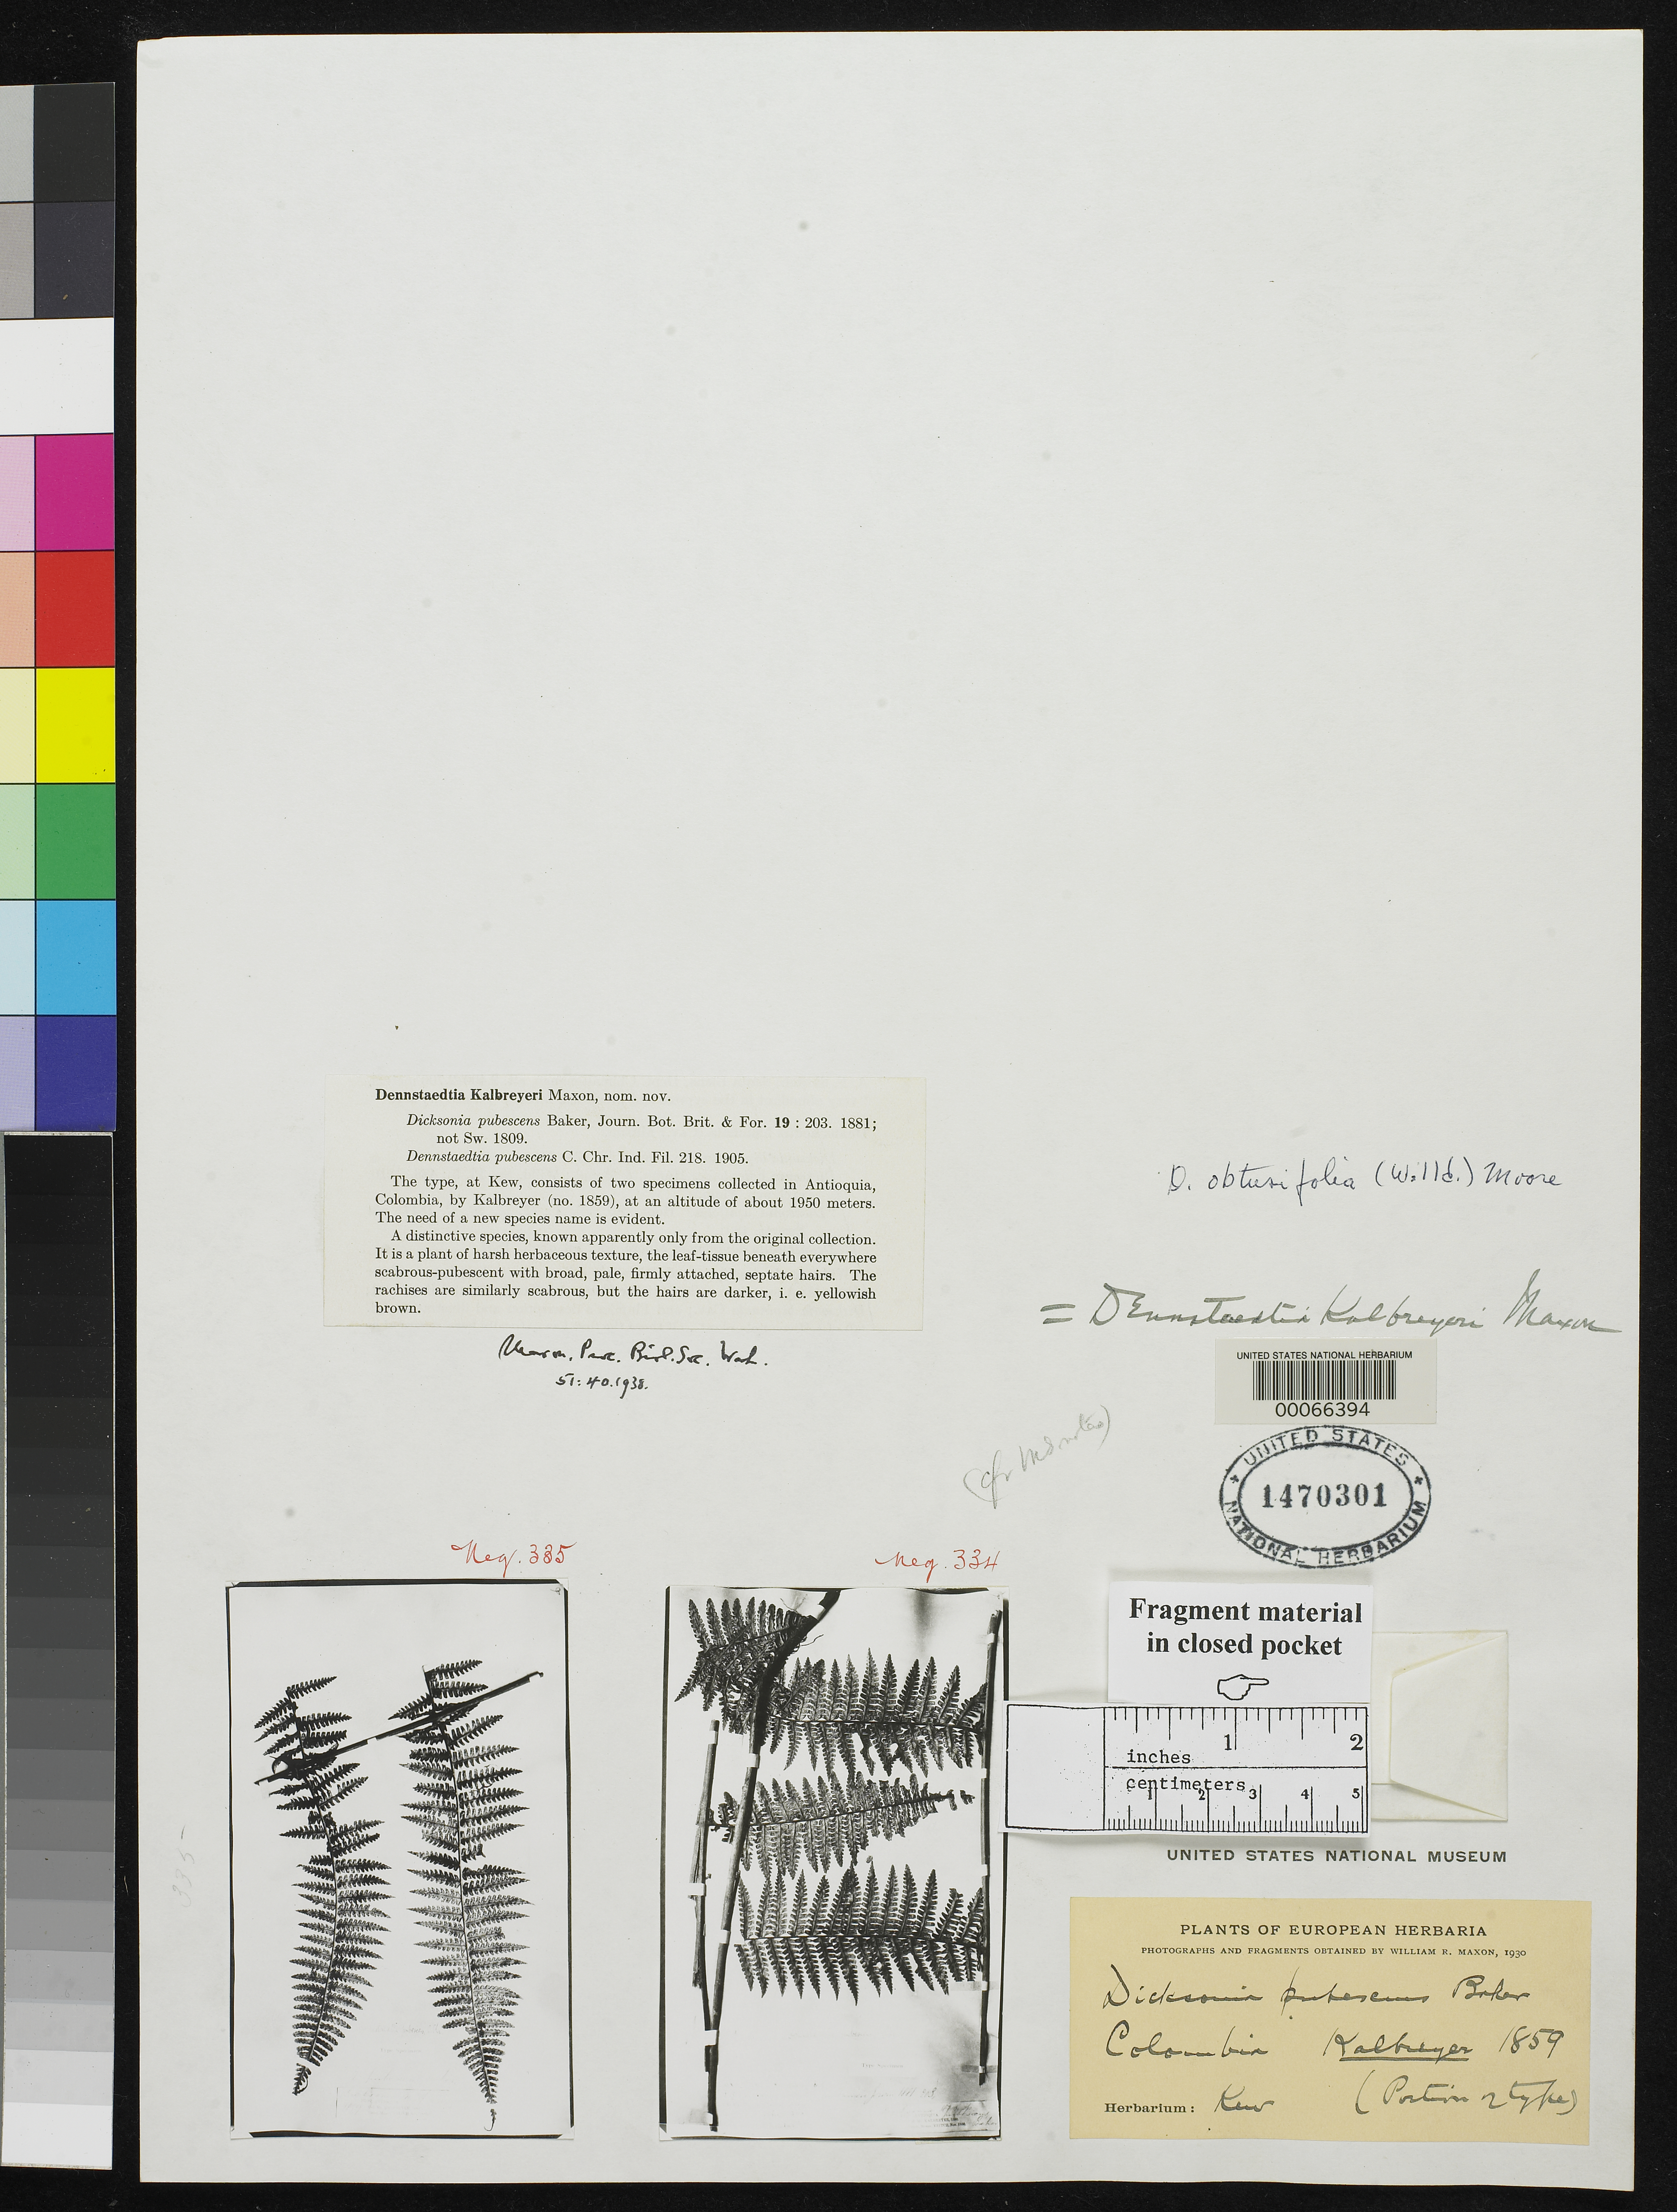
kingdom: Plantae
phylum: Tracheophyta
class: Polypodiopsida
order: Cyatheales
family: Dicksoniaceae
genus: Dicksonia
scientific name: Dicksonia pubescens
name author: Baker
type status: Type Fragment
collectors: W. Kalbreyer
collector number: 1859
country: Colombia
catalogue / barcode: US 1470301